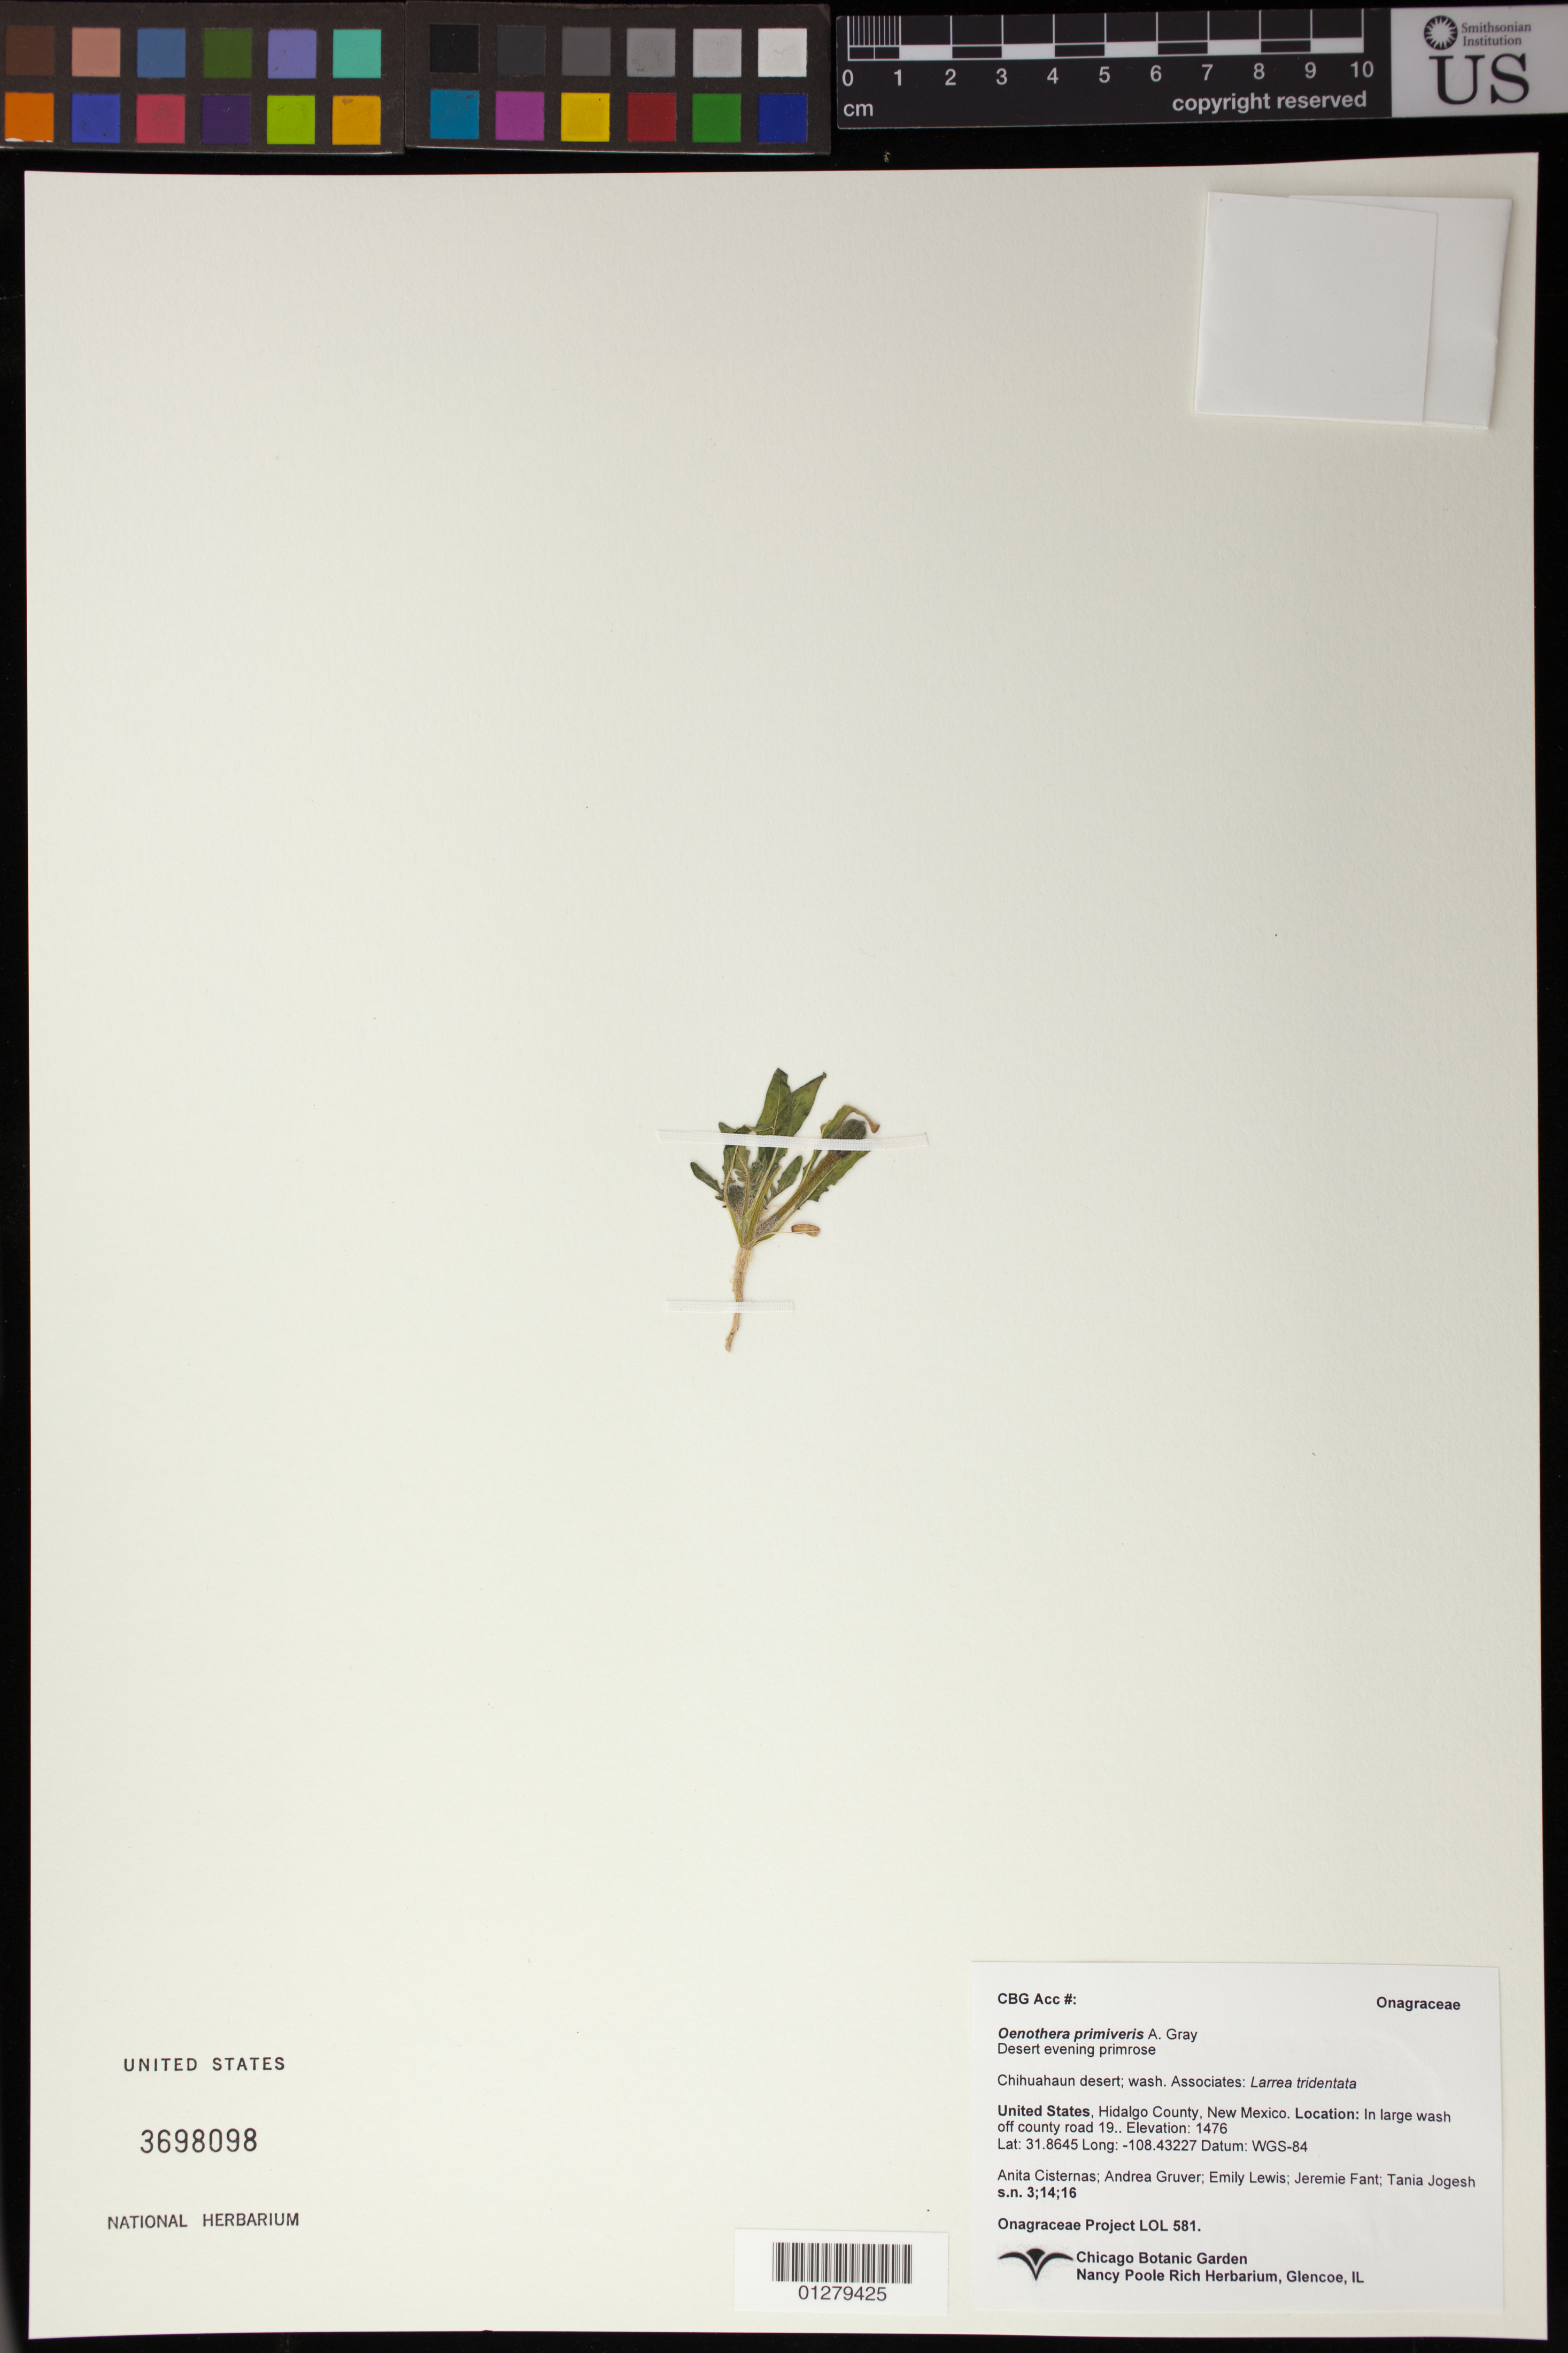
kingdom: Plantae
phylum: Tracheophyta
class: Magnoliopsida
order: Myrtales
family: Onagraceae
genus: Oenothera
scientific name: Oenothera primiveris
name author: A. Gray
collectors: A. Gruver, A. Cisternas, E. Lewis, J. Fant & T. Jogesh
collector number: LOL 581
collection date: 2016-03-14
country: United States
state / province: New Mexico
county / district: Hidalgo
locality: In large wash off County Road 19 near Little Hatchet Mountains.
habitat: Chihuahuan desert habitat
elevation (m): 1476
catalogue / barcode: US 3698098